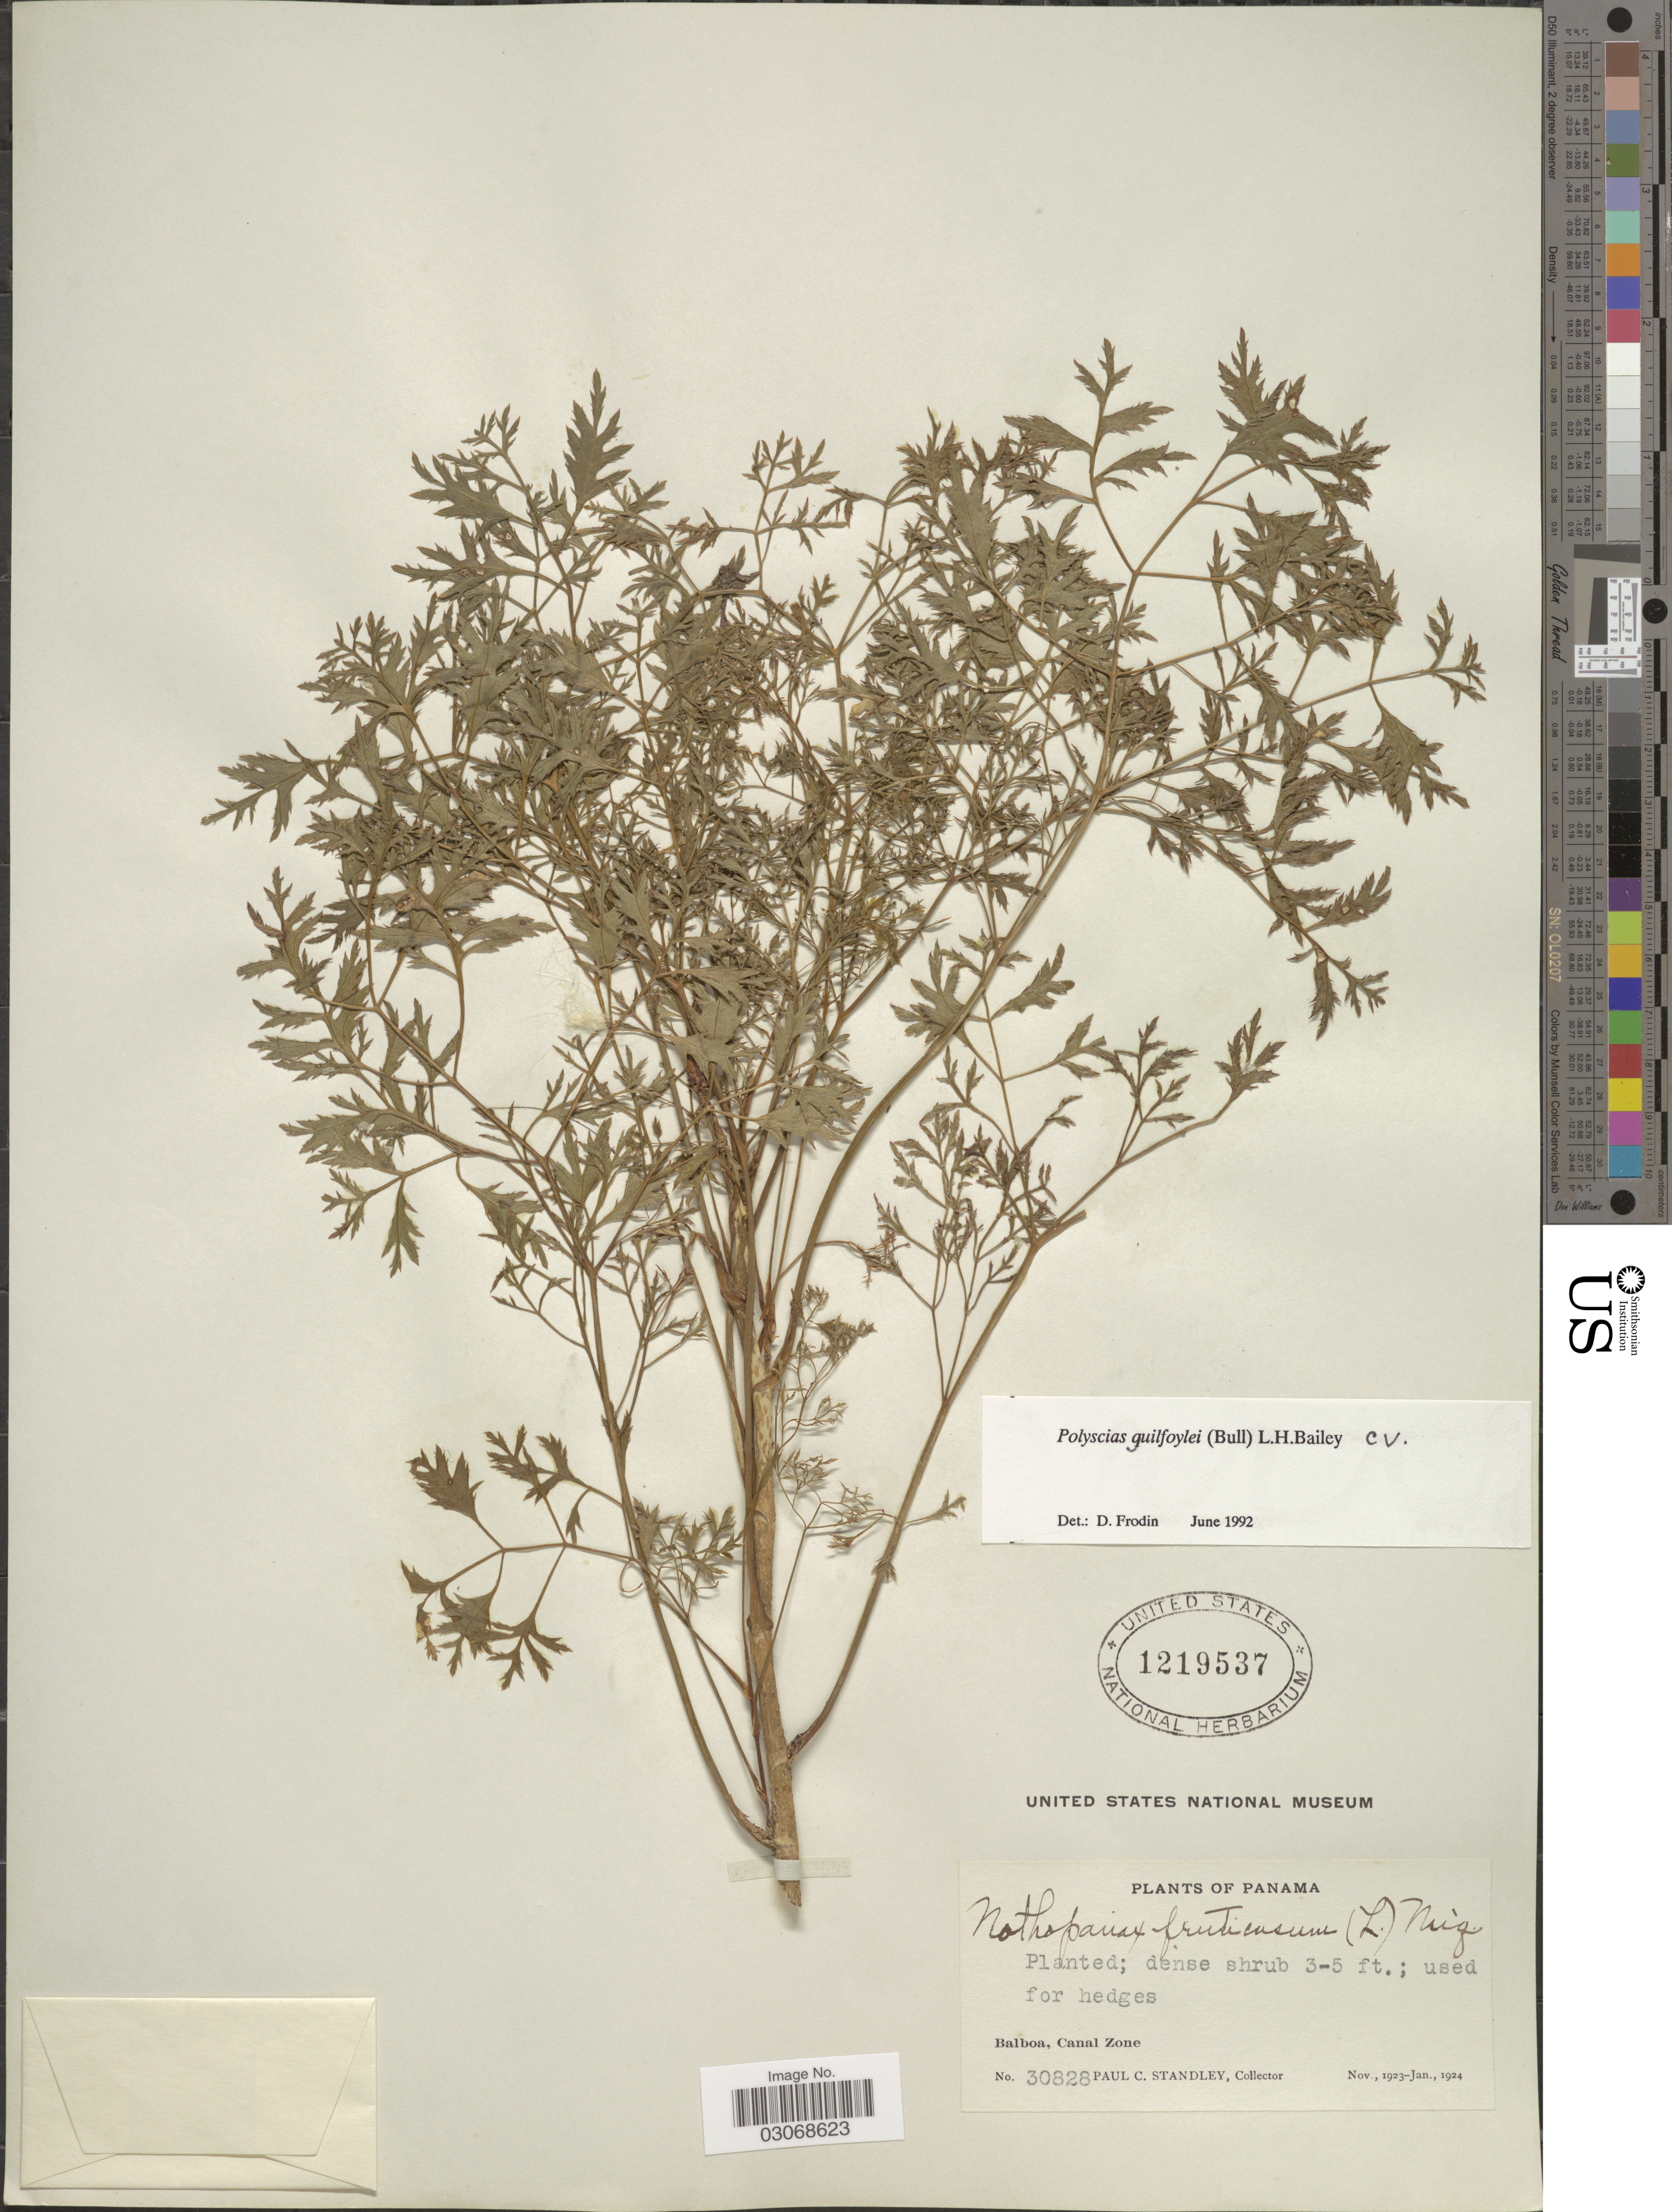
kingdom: Plantae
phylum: Tracheophyta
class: Magnoliopsida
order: Apiales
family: Araliaceae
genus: Polyscias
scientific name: Polyscias guilfoylei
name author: (W. Bull) L.H. Bailey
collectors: P. C. Standley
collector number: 30828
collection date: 1923-11/1924-01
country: Panama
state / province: Colón / Panamá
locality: Balboa, Canal Zone.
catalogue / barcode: US 1219537